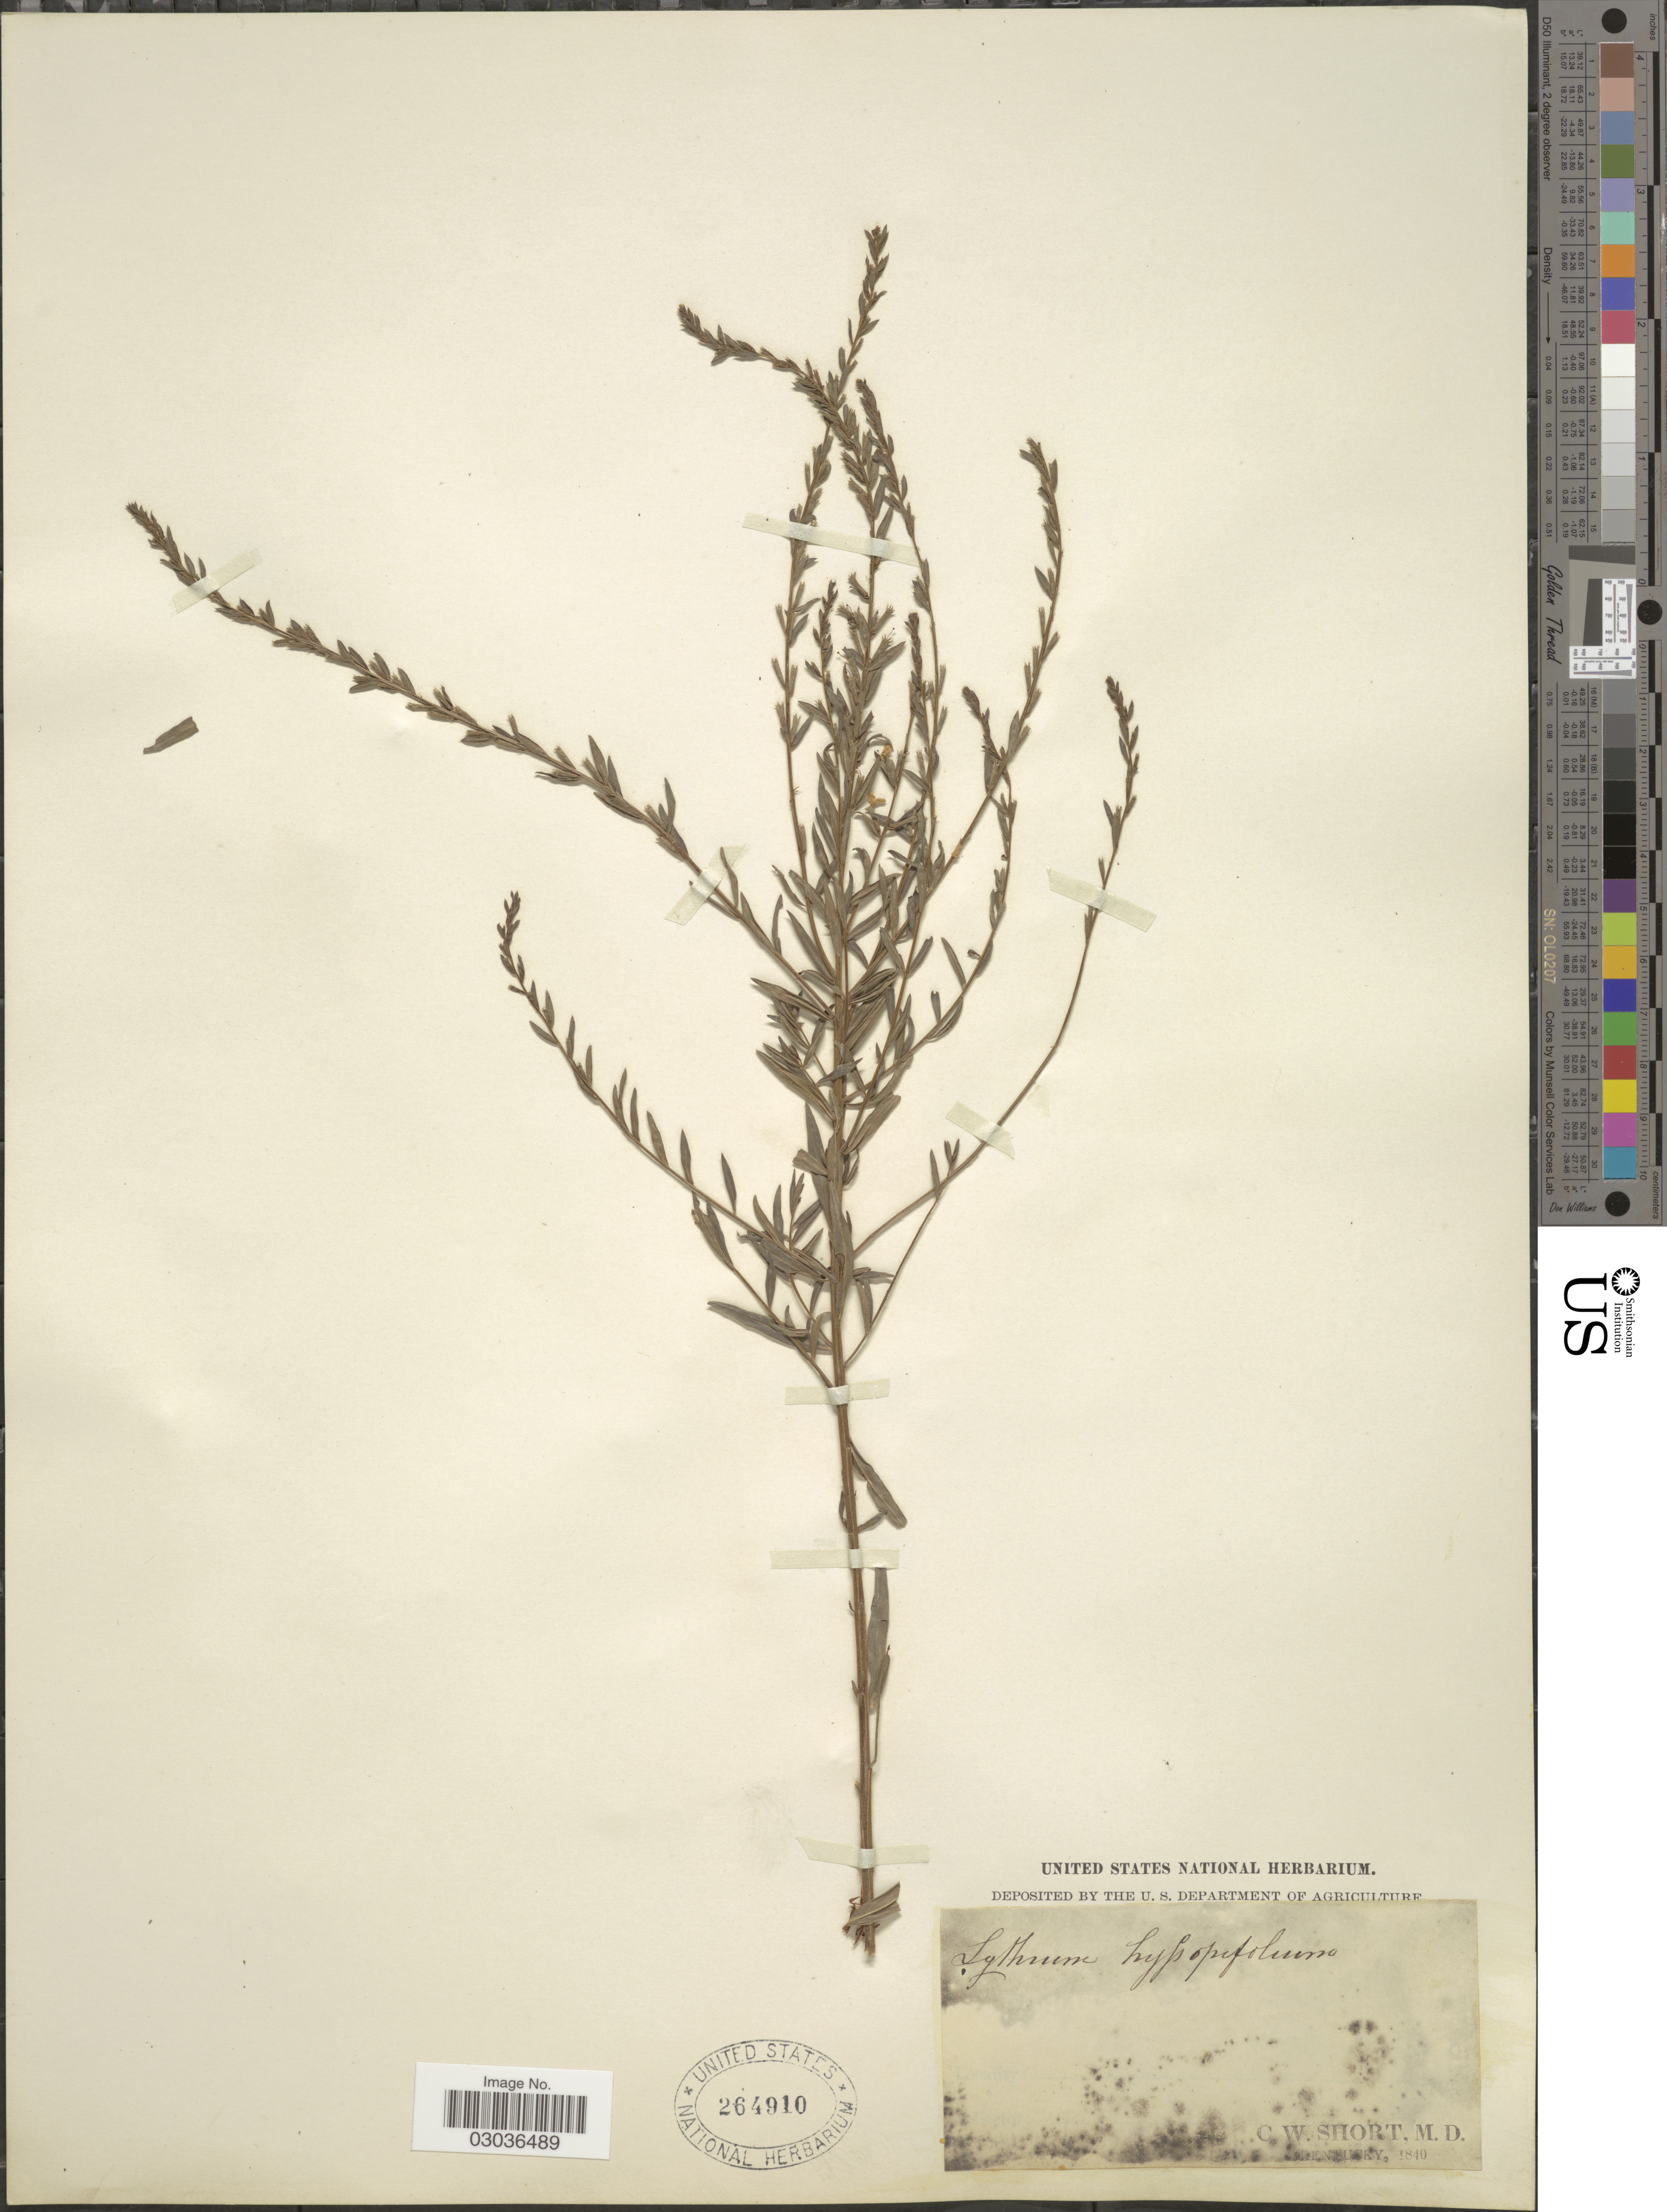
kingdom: Plantae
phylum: Tracheophyta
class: Magnoliopsida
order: Myrtales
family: Lythraceae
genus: Lythrum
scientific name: Lythrum adsurgens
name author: Greene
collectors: C. W. Short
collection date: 1840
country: United States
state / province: Kentucky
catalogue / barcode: US 264910